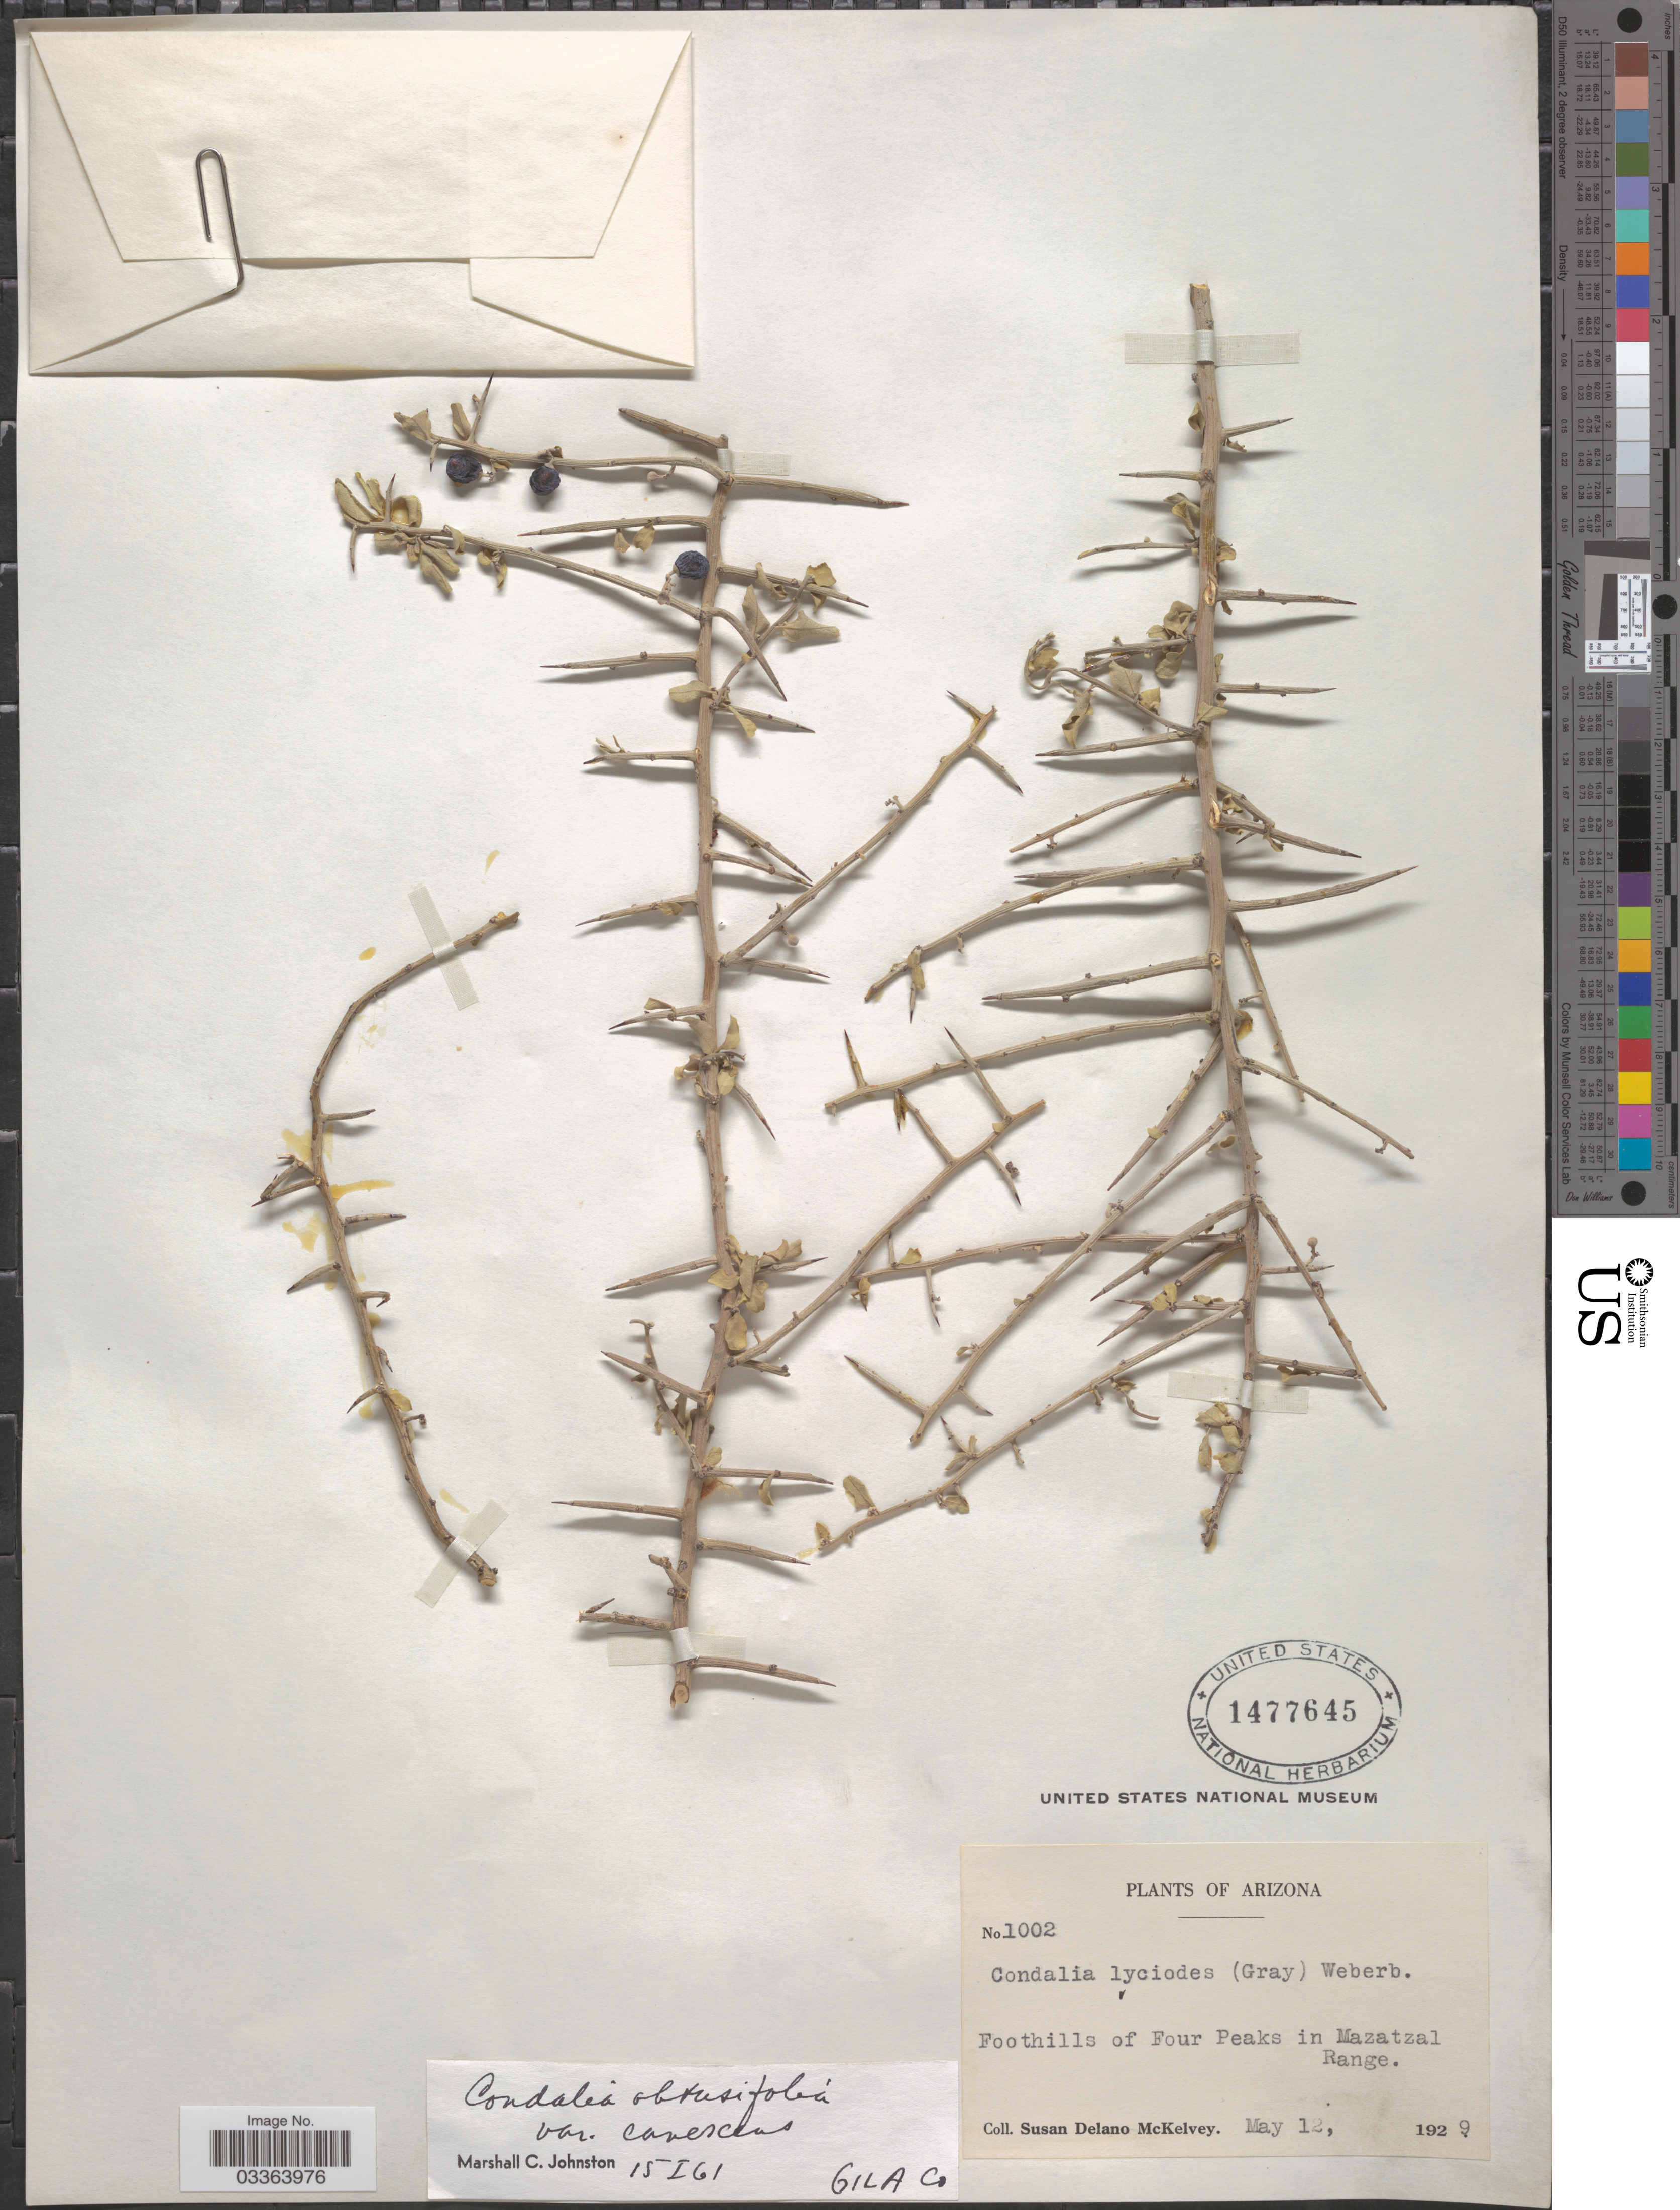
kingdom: Plantae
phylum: Tracheophyta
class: Magnoliopsida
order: Rosales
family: Rhamnaceae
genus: Sarcomphalus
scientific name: Sarcomphalus obtusifolius var. canescens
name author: (A. Gray) Hauenschild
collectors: S. A. McKelvey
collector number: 1002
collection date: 1929-05-12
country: United States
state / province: Arizona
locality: Foothills of Four Peaks in Mazatzal Range.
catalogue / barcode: US 1477645